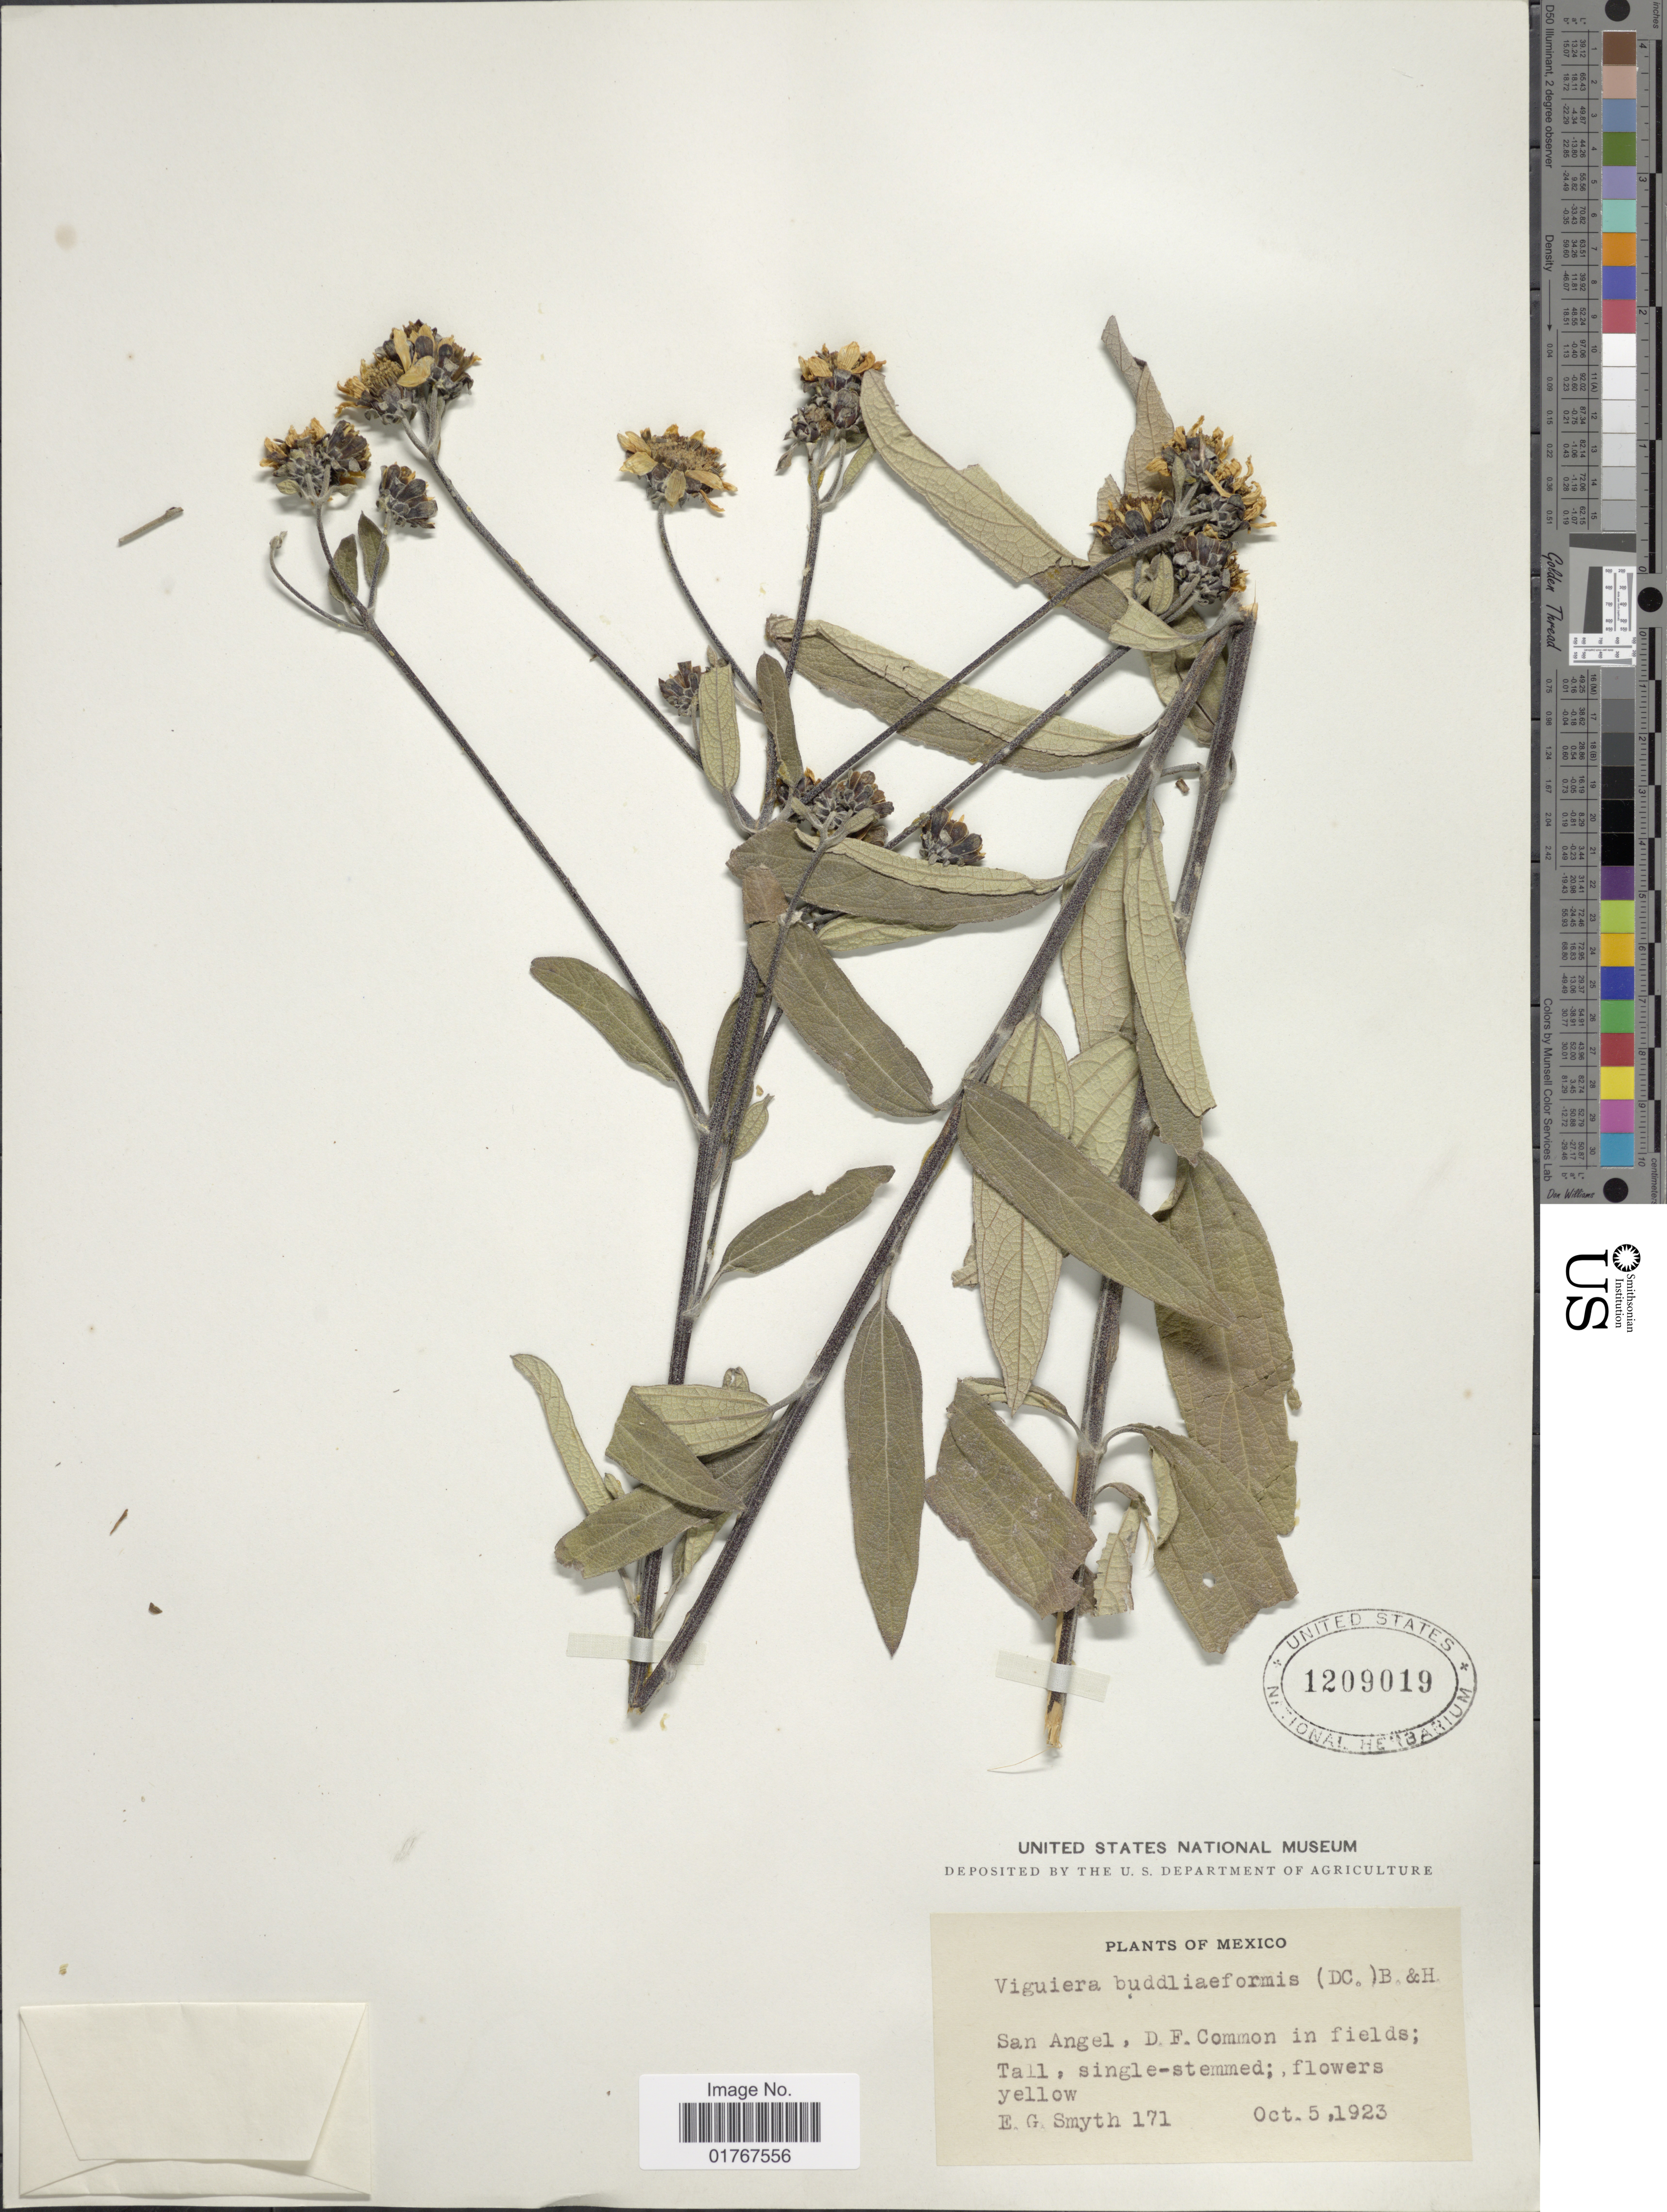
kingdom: Plantae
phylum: Tracheophyta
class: Magnoliopsida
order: Asterales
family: Asteraceae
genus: Viguiera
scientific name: Viguiera buddleiaformis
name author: (DC.) Benth. & Hook.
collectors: E. Smyth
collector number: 171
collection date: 1923-10-05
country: Mexico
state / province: Distrito Federal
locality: San Angel, D.F.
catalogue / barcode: US 1209019